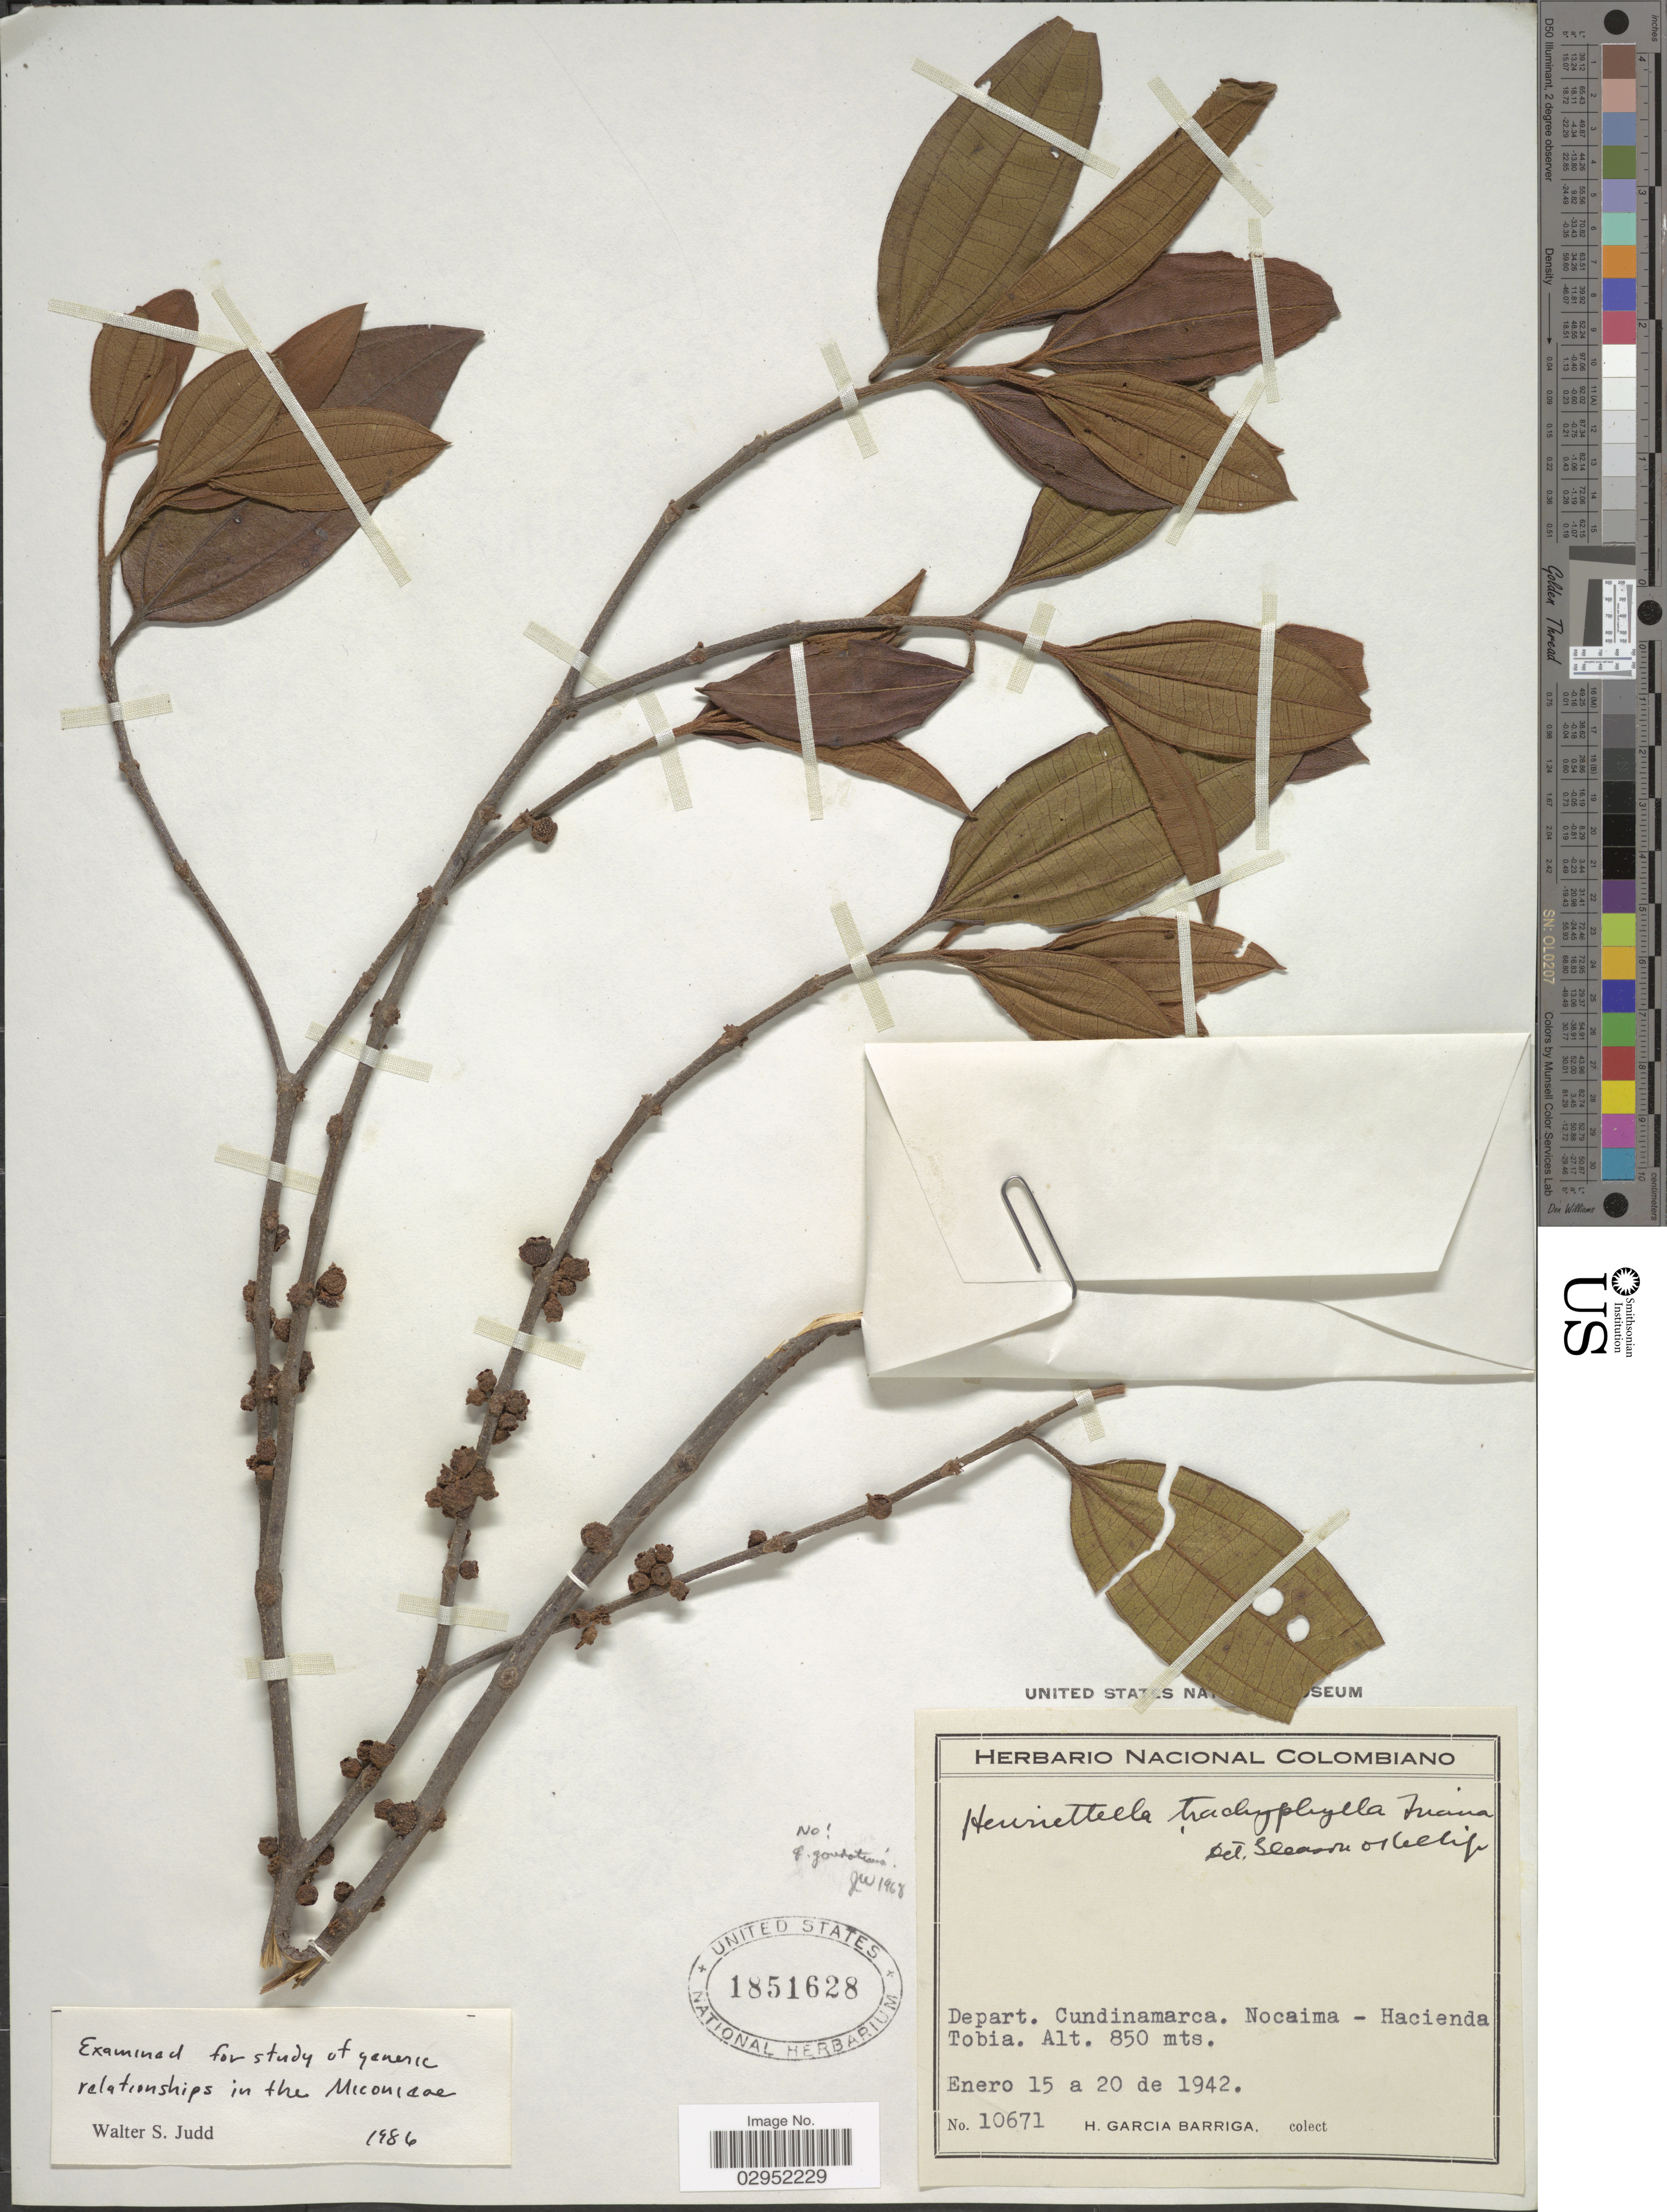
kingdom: Plantae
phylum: Tracheophyta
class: Magnoliopsida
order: Myrtales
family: Melastomataceae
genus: Henriettea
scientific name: Henriettea goudotiana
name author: (Naudin) Penneys et al.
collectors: H. García Barriga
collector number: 10671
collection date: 1942-01-15/1942-01-20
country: Colombia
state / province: Cundinamarca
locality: Depart. Cundinamarca. Nocaima - Hacienda Tobia.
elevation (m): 850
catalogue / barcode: US 1851628